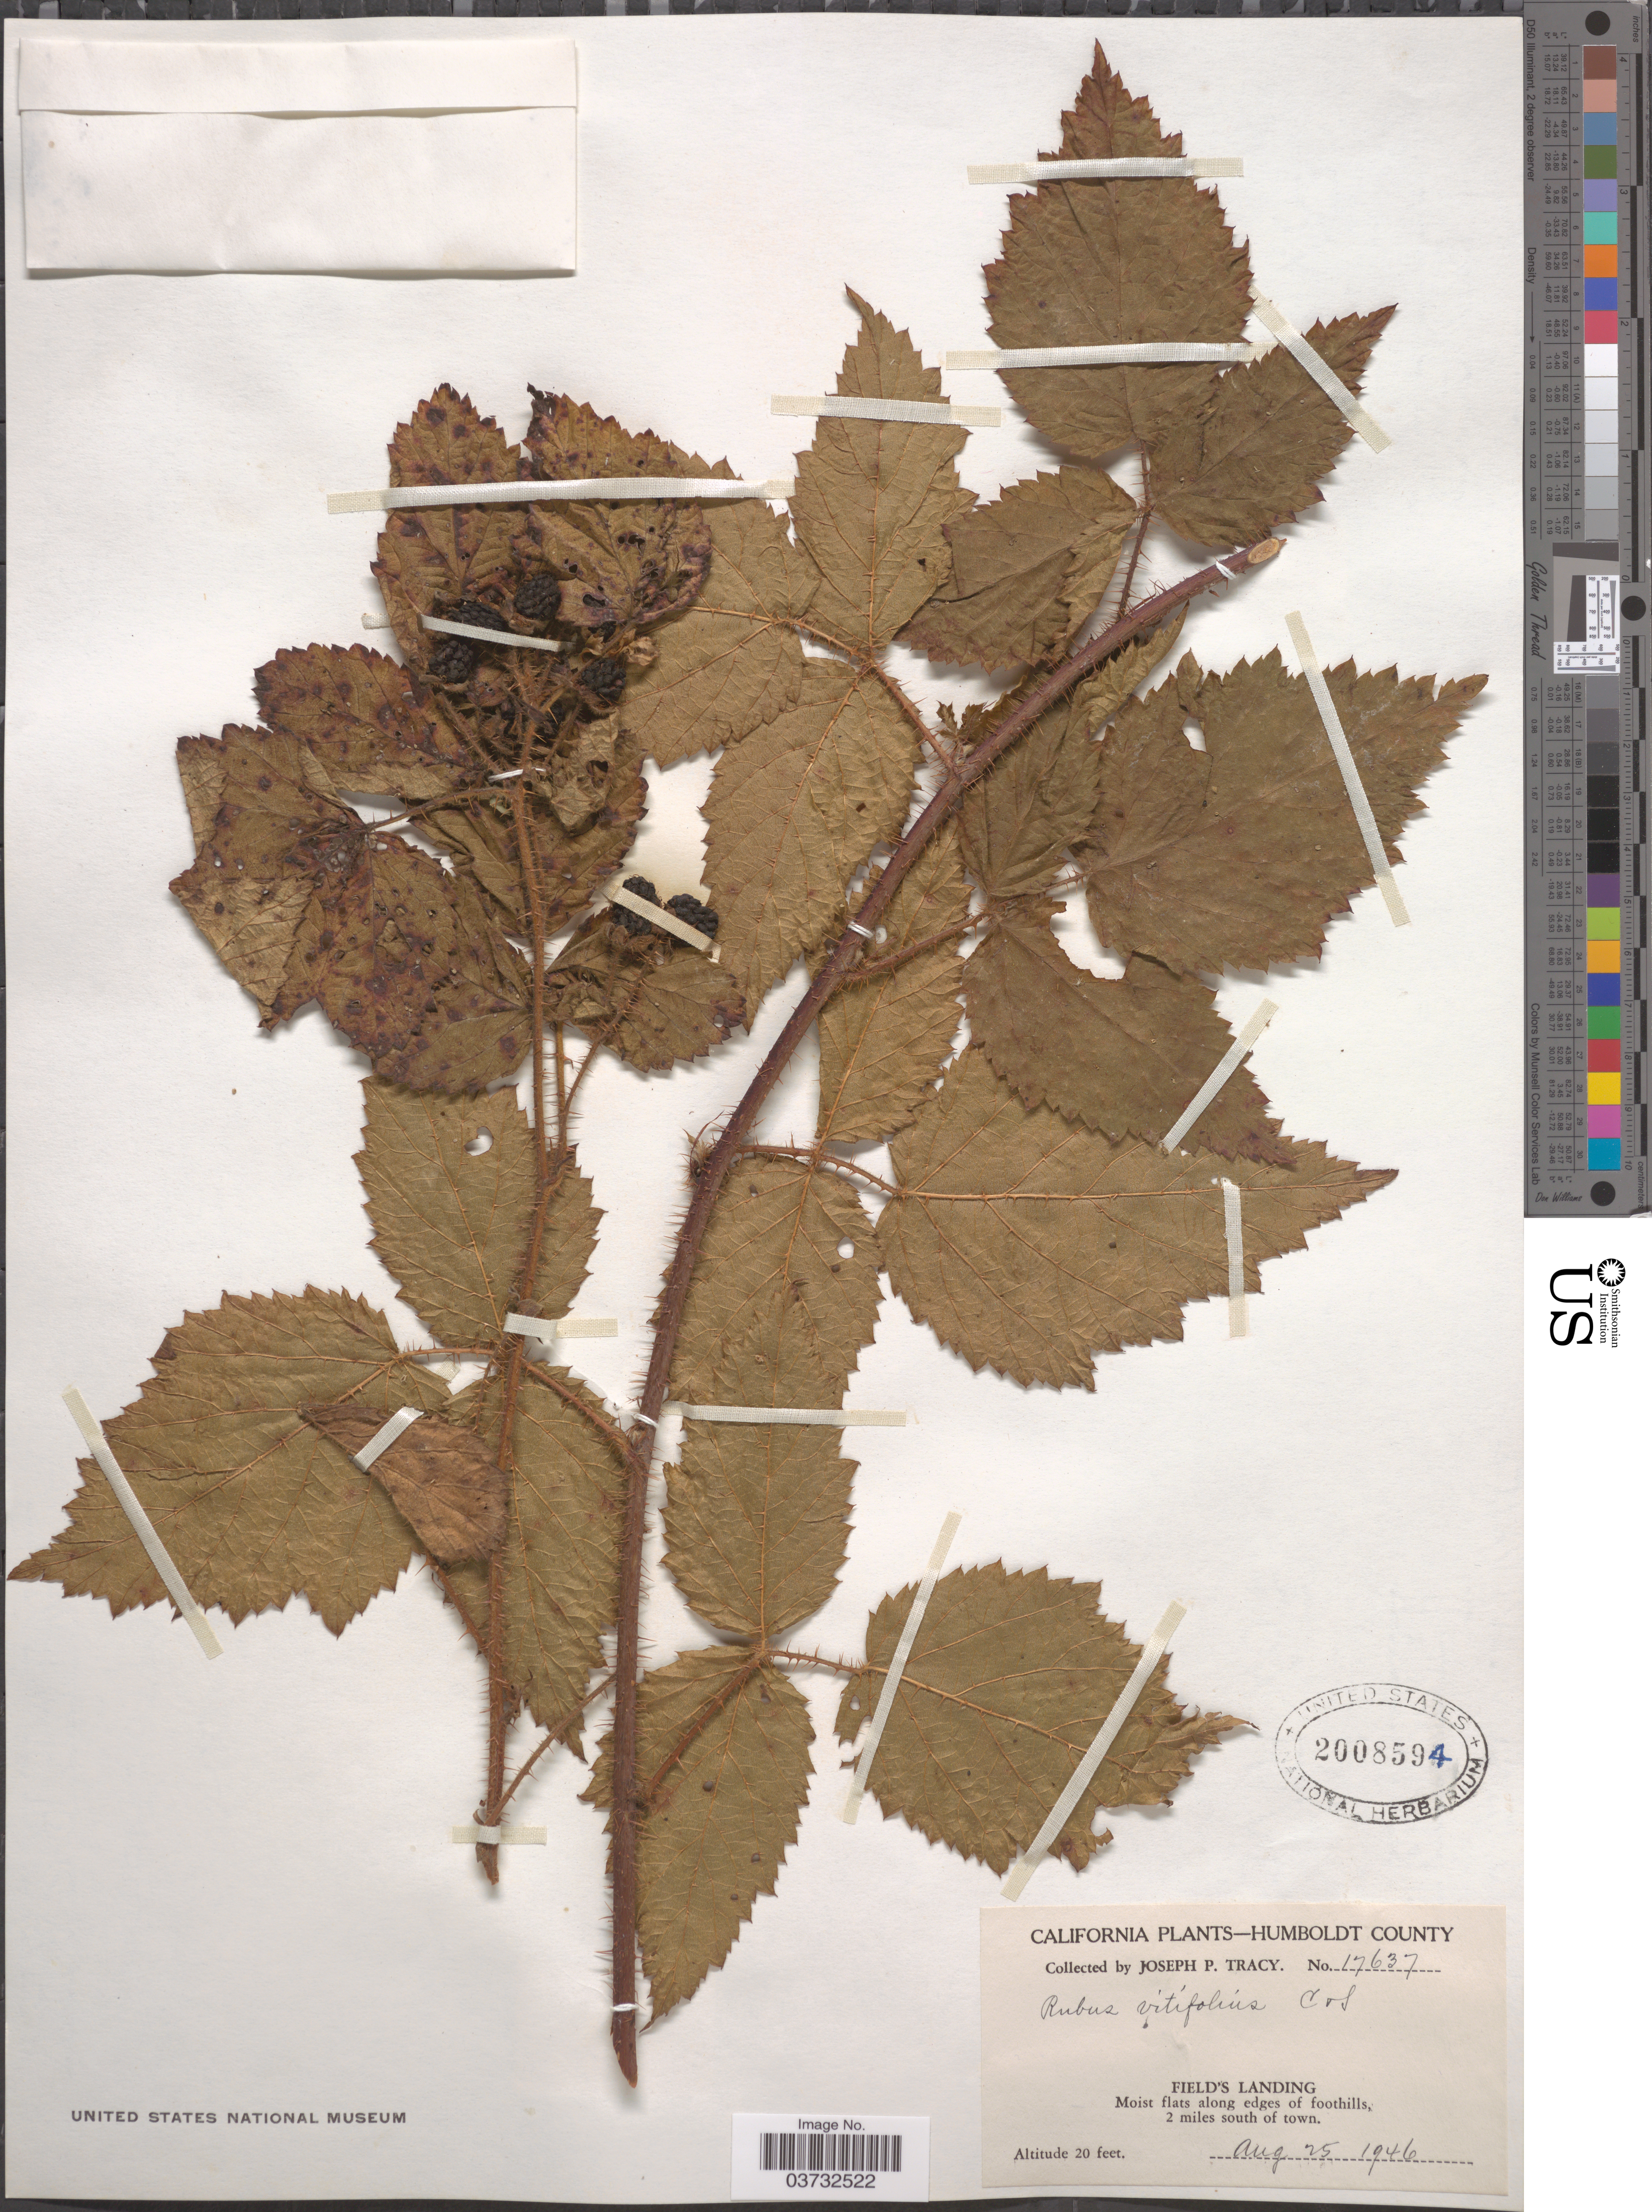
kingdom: Plantae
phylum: Tracheophyta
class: Magnoliopsida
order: Rosales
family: Rosaceae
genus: Rubus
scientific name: Rubus vitifolius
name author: Cham. & Schltdl.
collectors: J. Tracy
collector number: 17637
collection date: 1946-08-25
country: United States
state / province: California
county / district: Humboldt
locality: Humboldt County. Field's Landing. Moist flats along edges of foothills, 2 miles south of town.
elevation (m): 6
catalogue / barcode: US 2008594